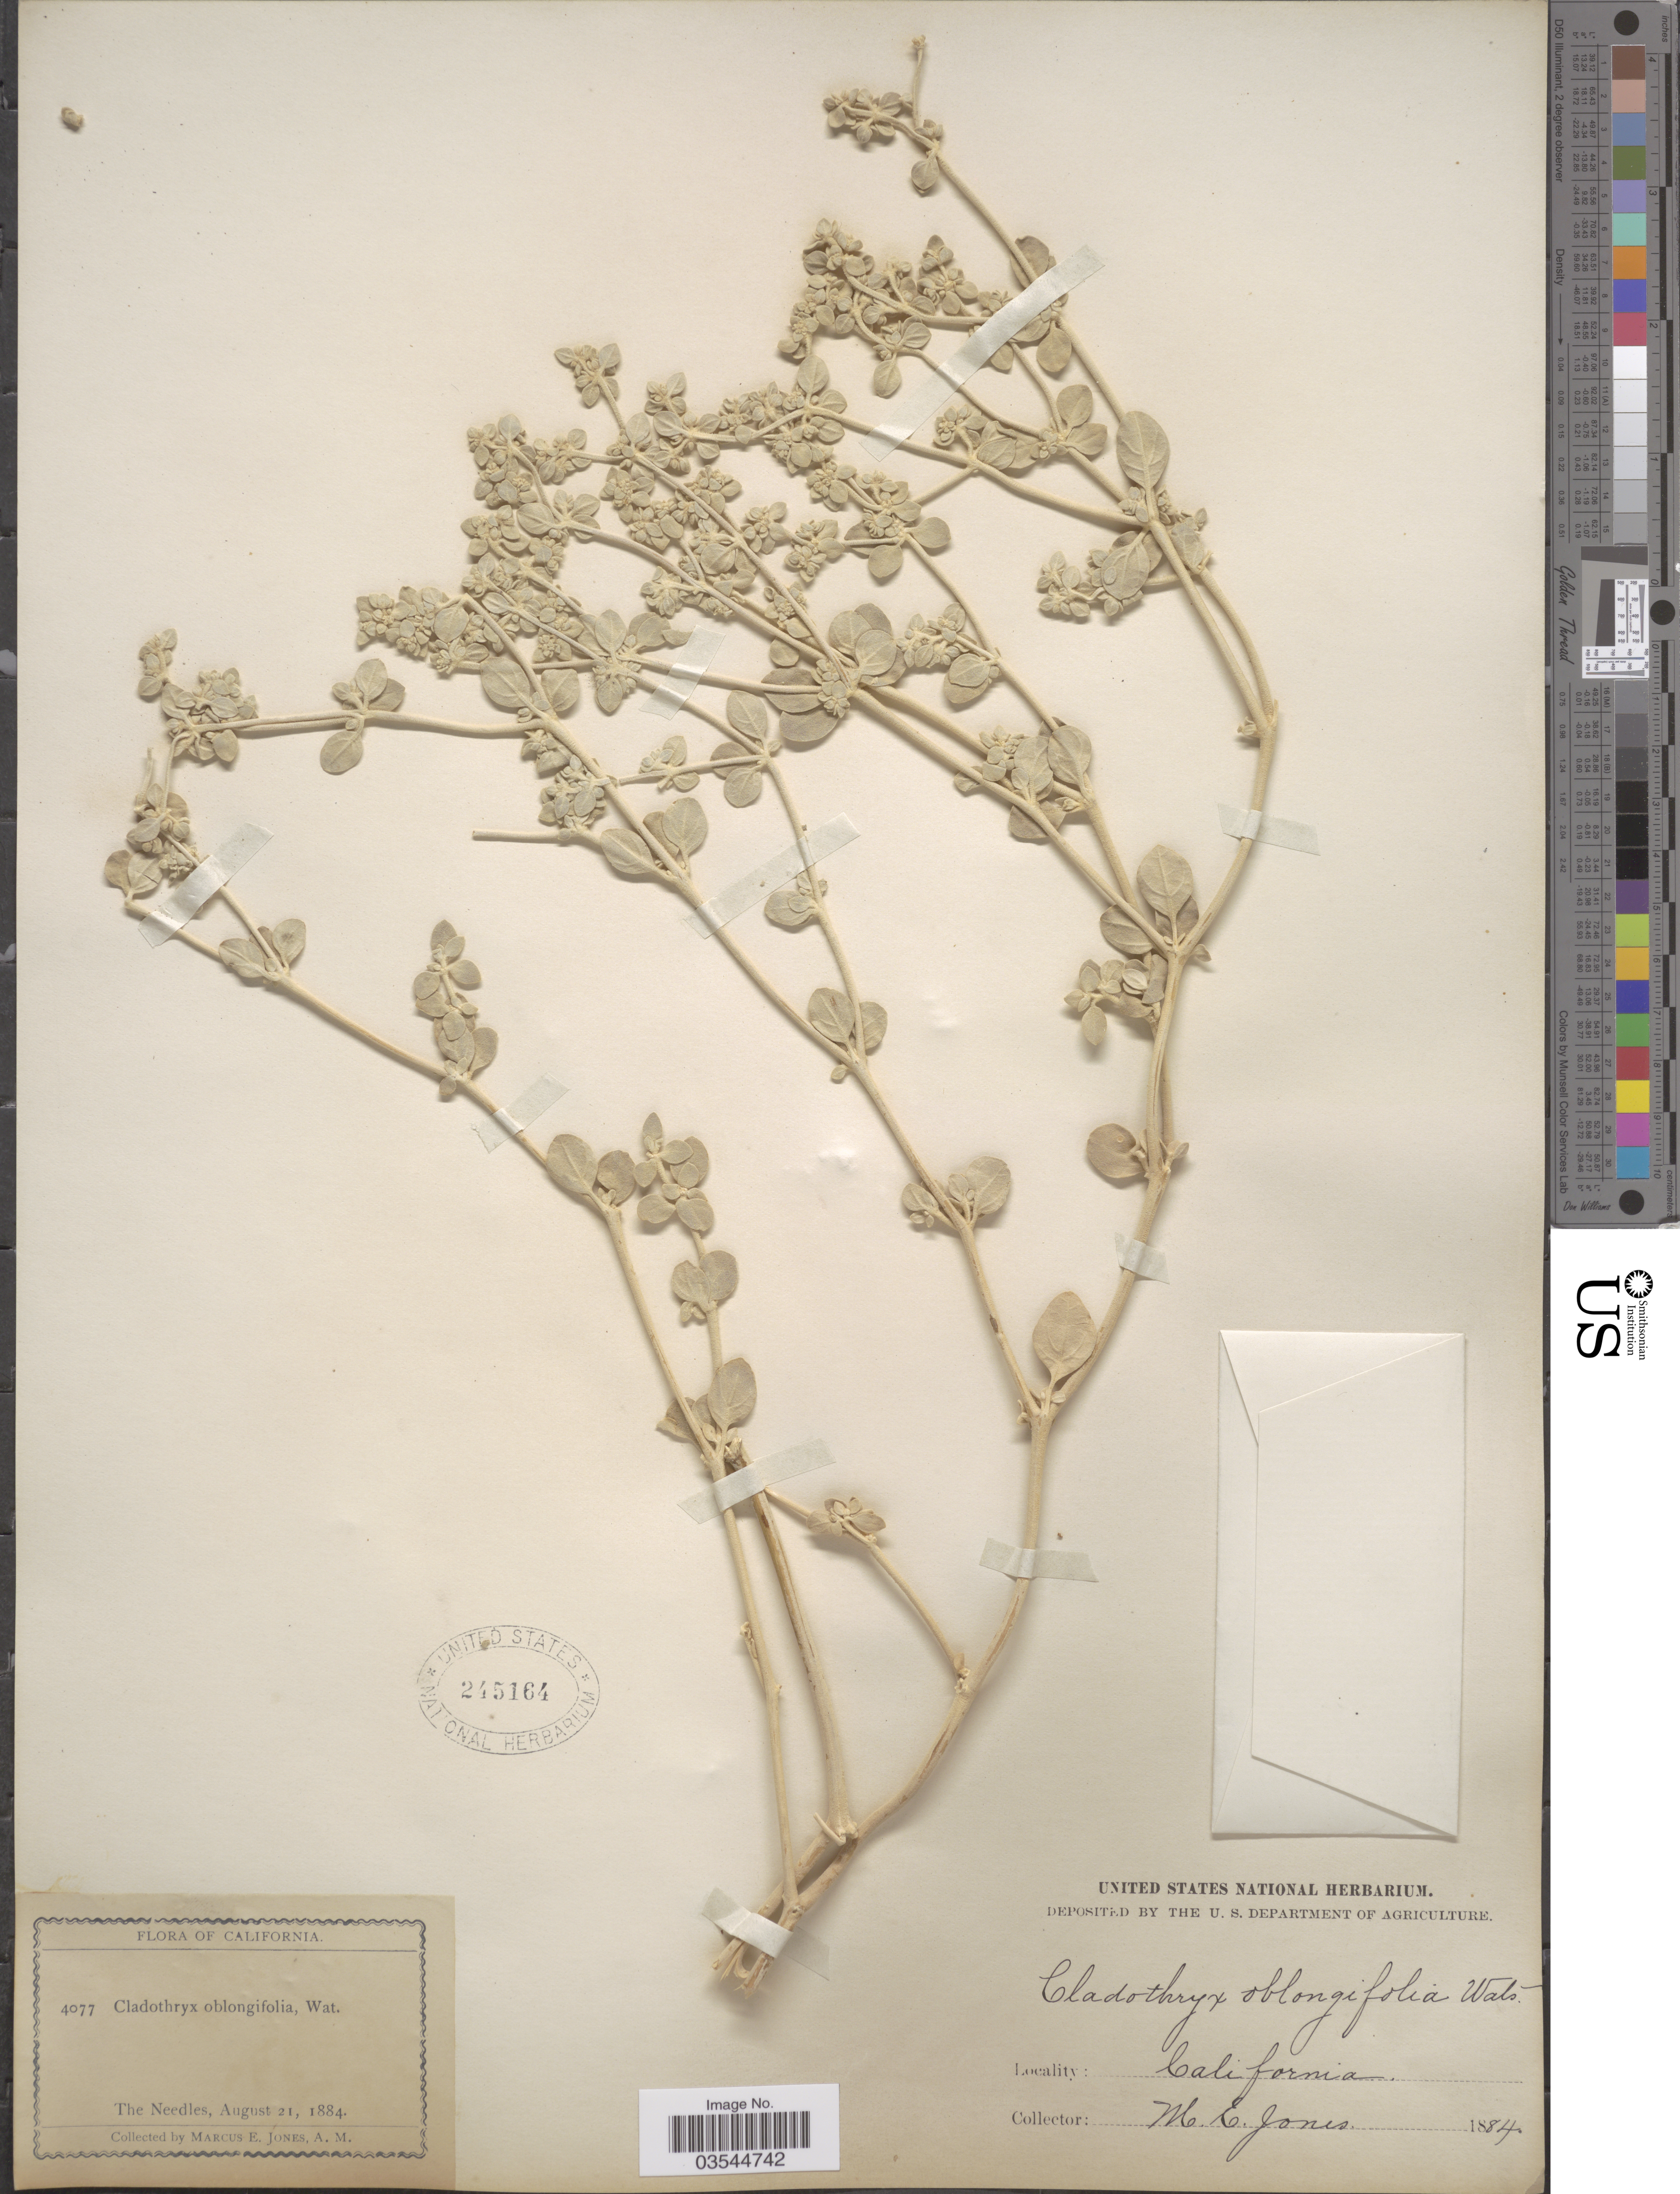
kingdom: Plantae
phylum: Tracheophyta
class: Magnoliopsida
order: Caryophyllales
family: Amaranthaceae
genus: Tidestromia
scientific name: Tidestromia suffruticosa var. oblongifolia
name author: (S. Watson) Sánch. Pino & Flores Olv.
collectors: M. E. Jones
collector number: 4077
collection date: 1884-08-21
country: United States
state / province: California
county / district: San Bernardino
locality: The Needles.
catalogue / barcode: US 245164